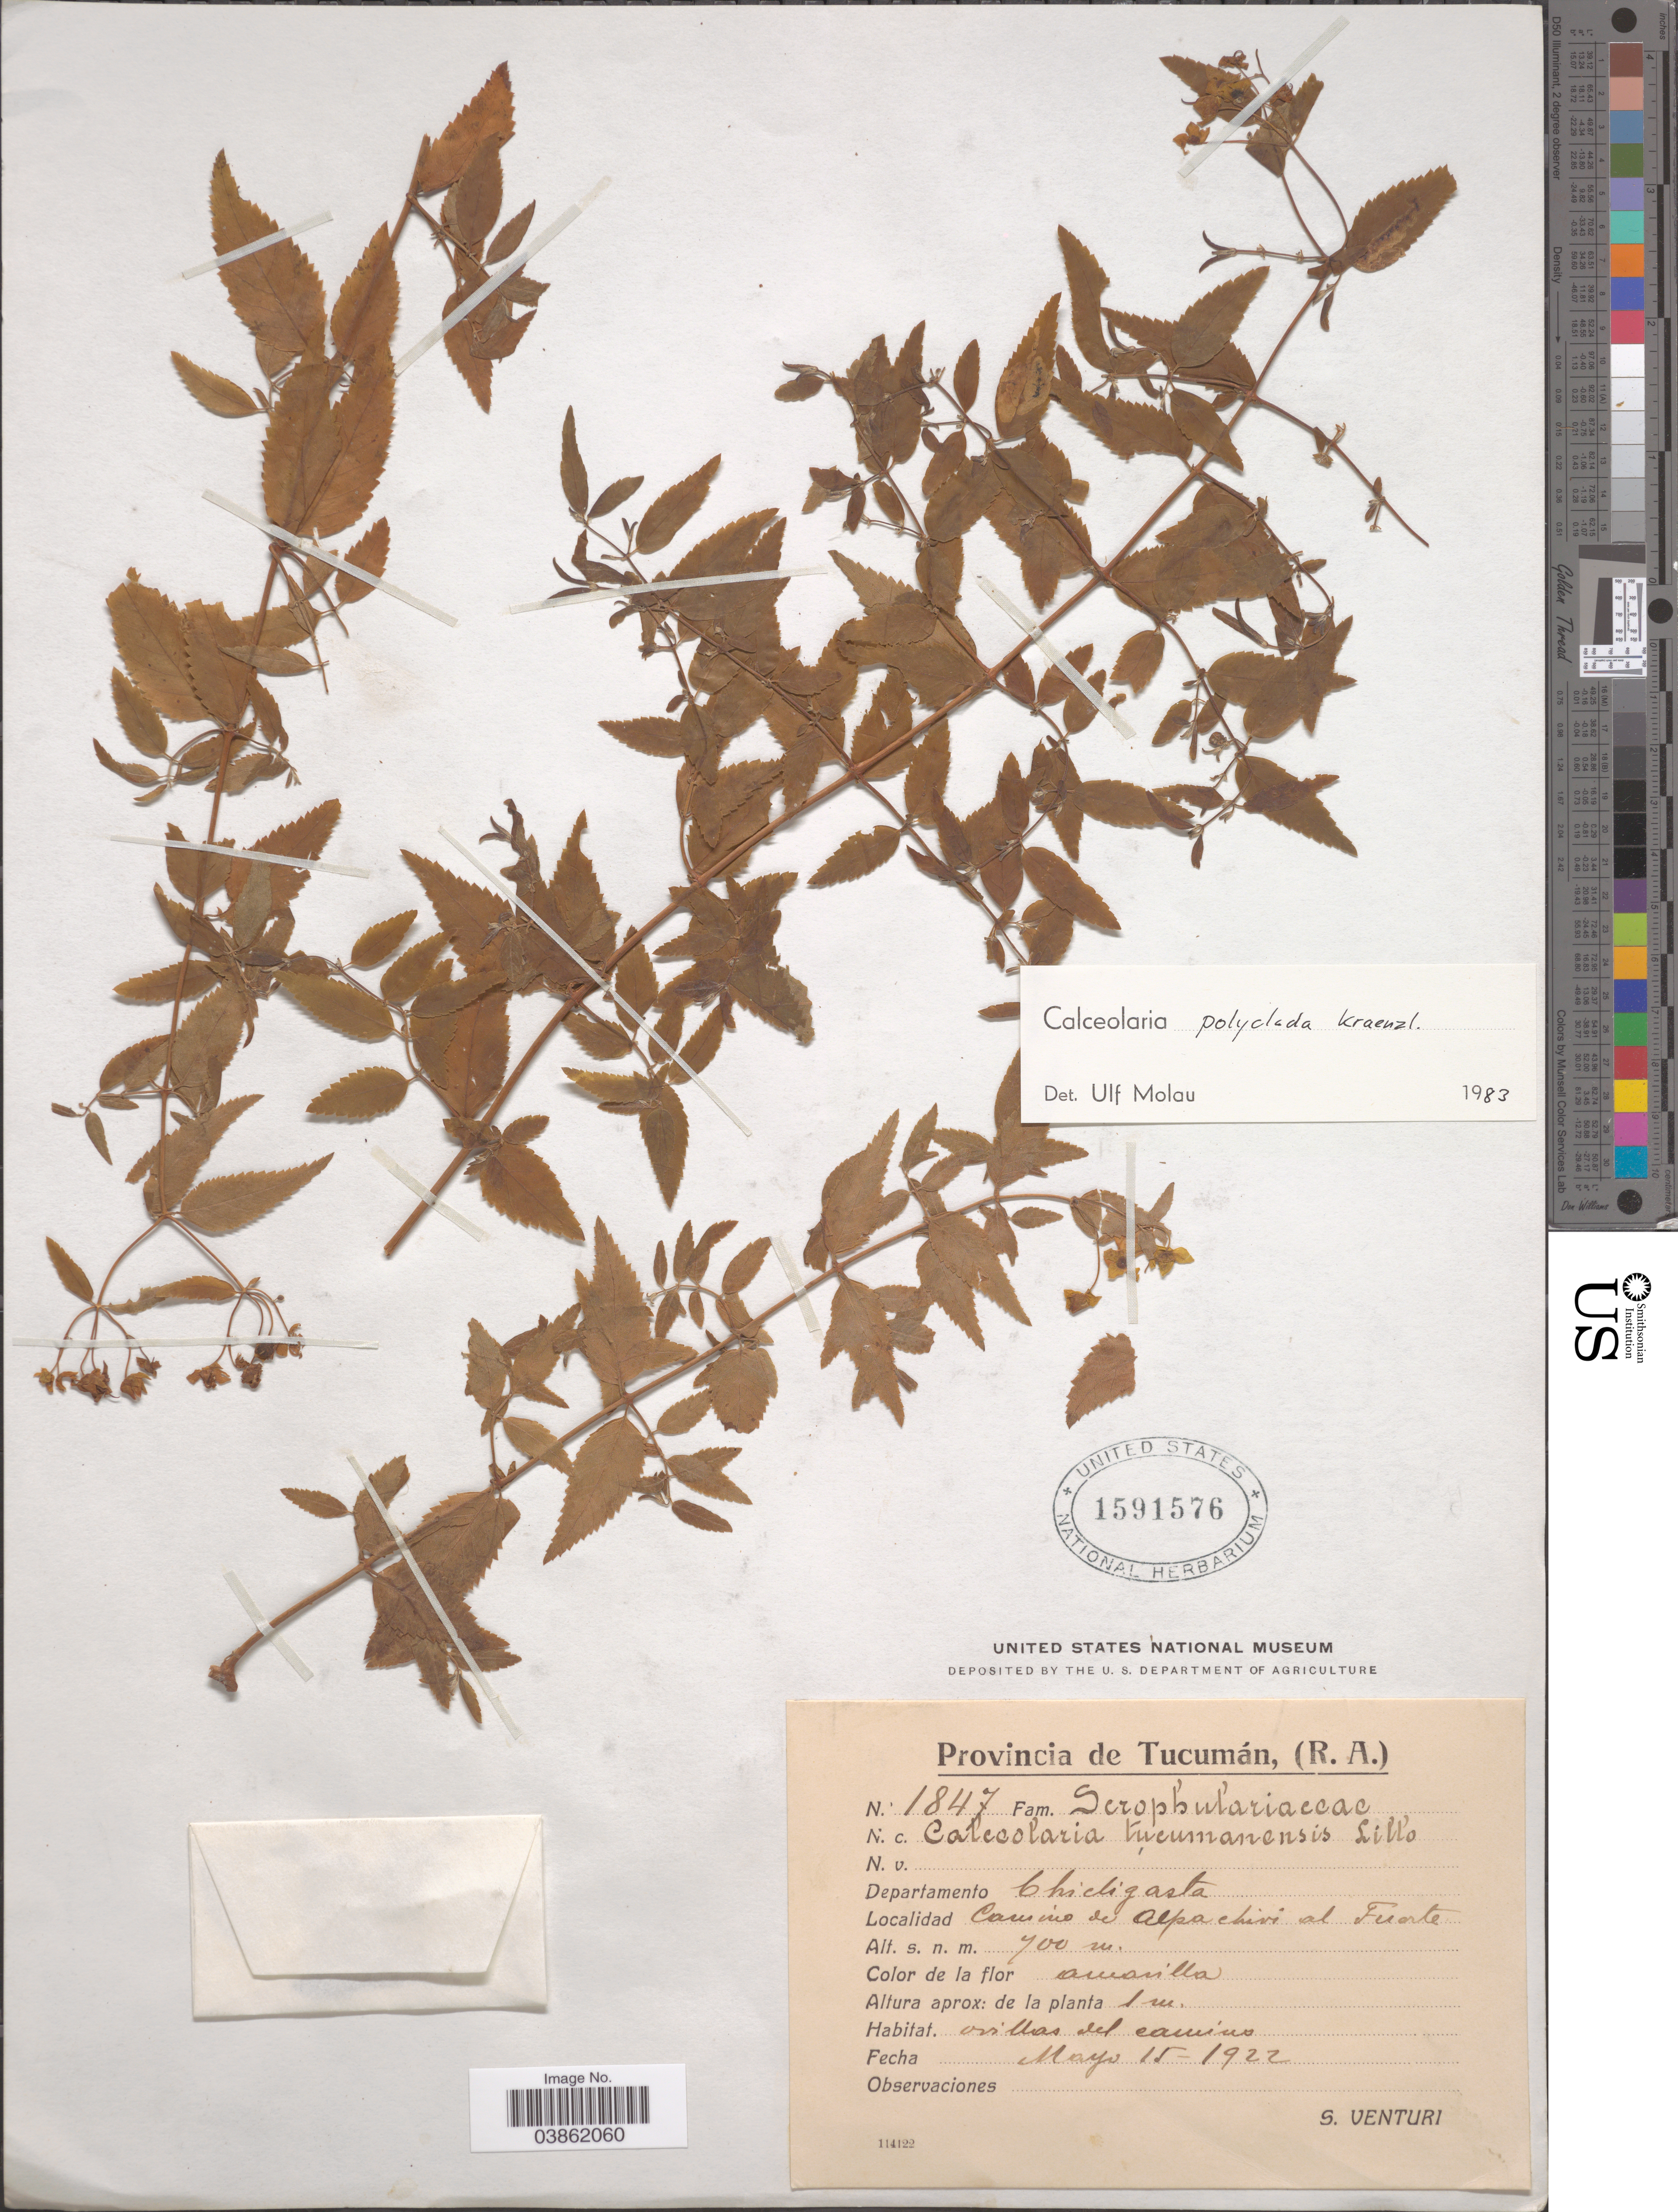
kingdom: Plantae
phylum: Tracheophyta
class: Magnoliopsida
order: Lamiales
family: Calceolariaceae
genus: Calceolaria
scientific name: Calceolaria polyclada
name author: Kraenzl.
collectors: S. Venturi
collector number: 1847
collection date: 1922-05-15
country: Argentina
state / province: Tucuman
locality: Departamento Chicligasta. Camino de Alpachiri al Fuerte.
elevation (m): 700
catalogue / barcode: US 1591576